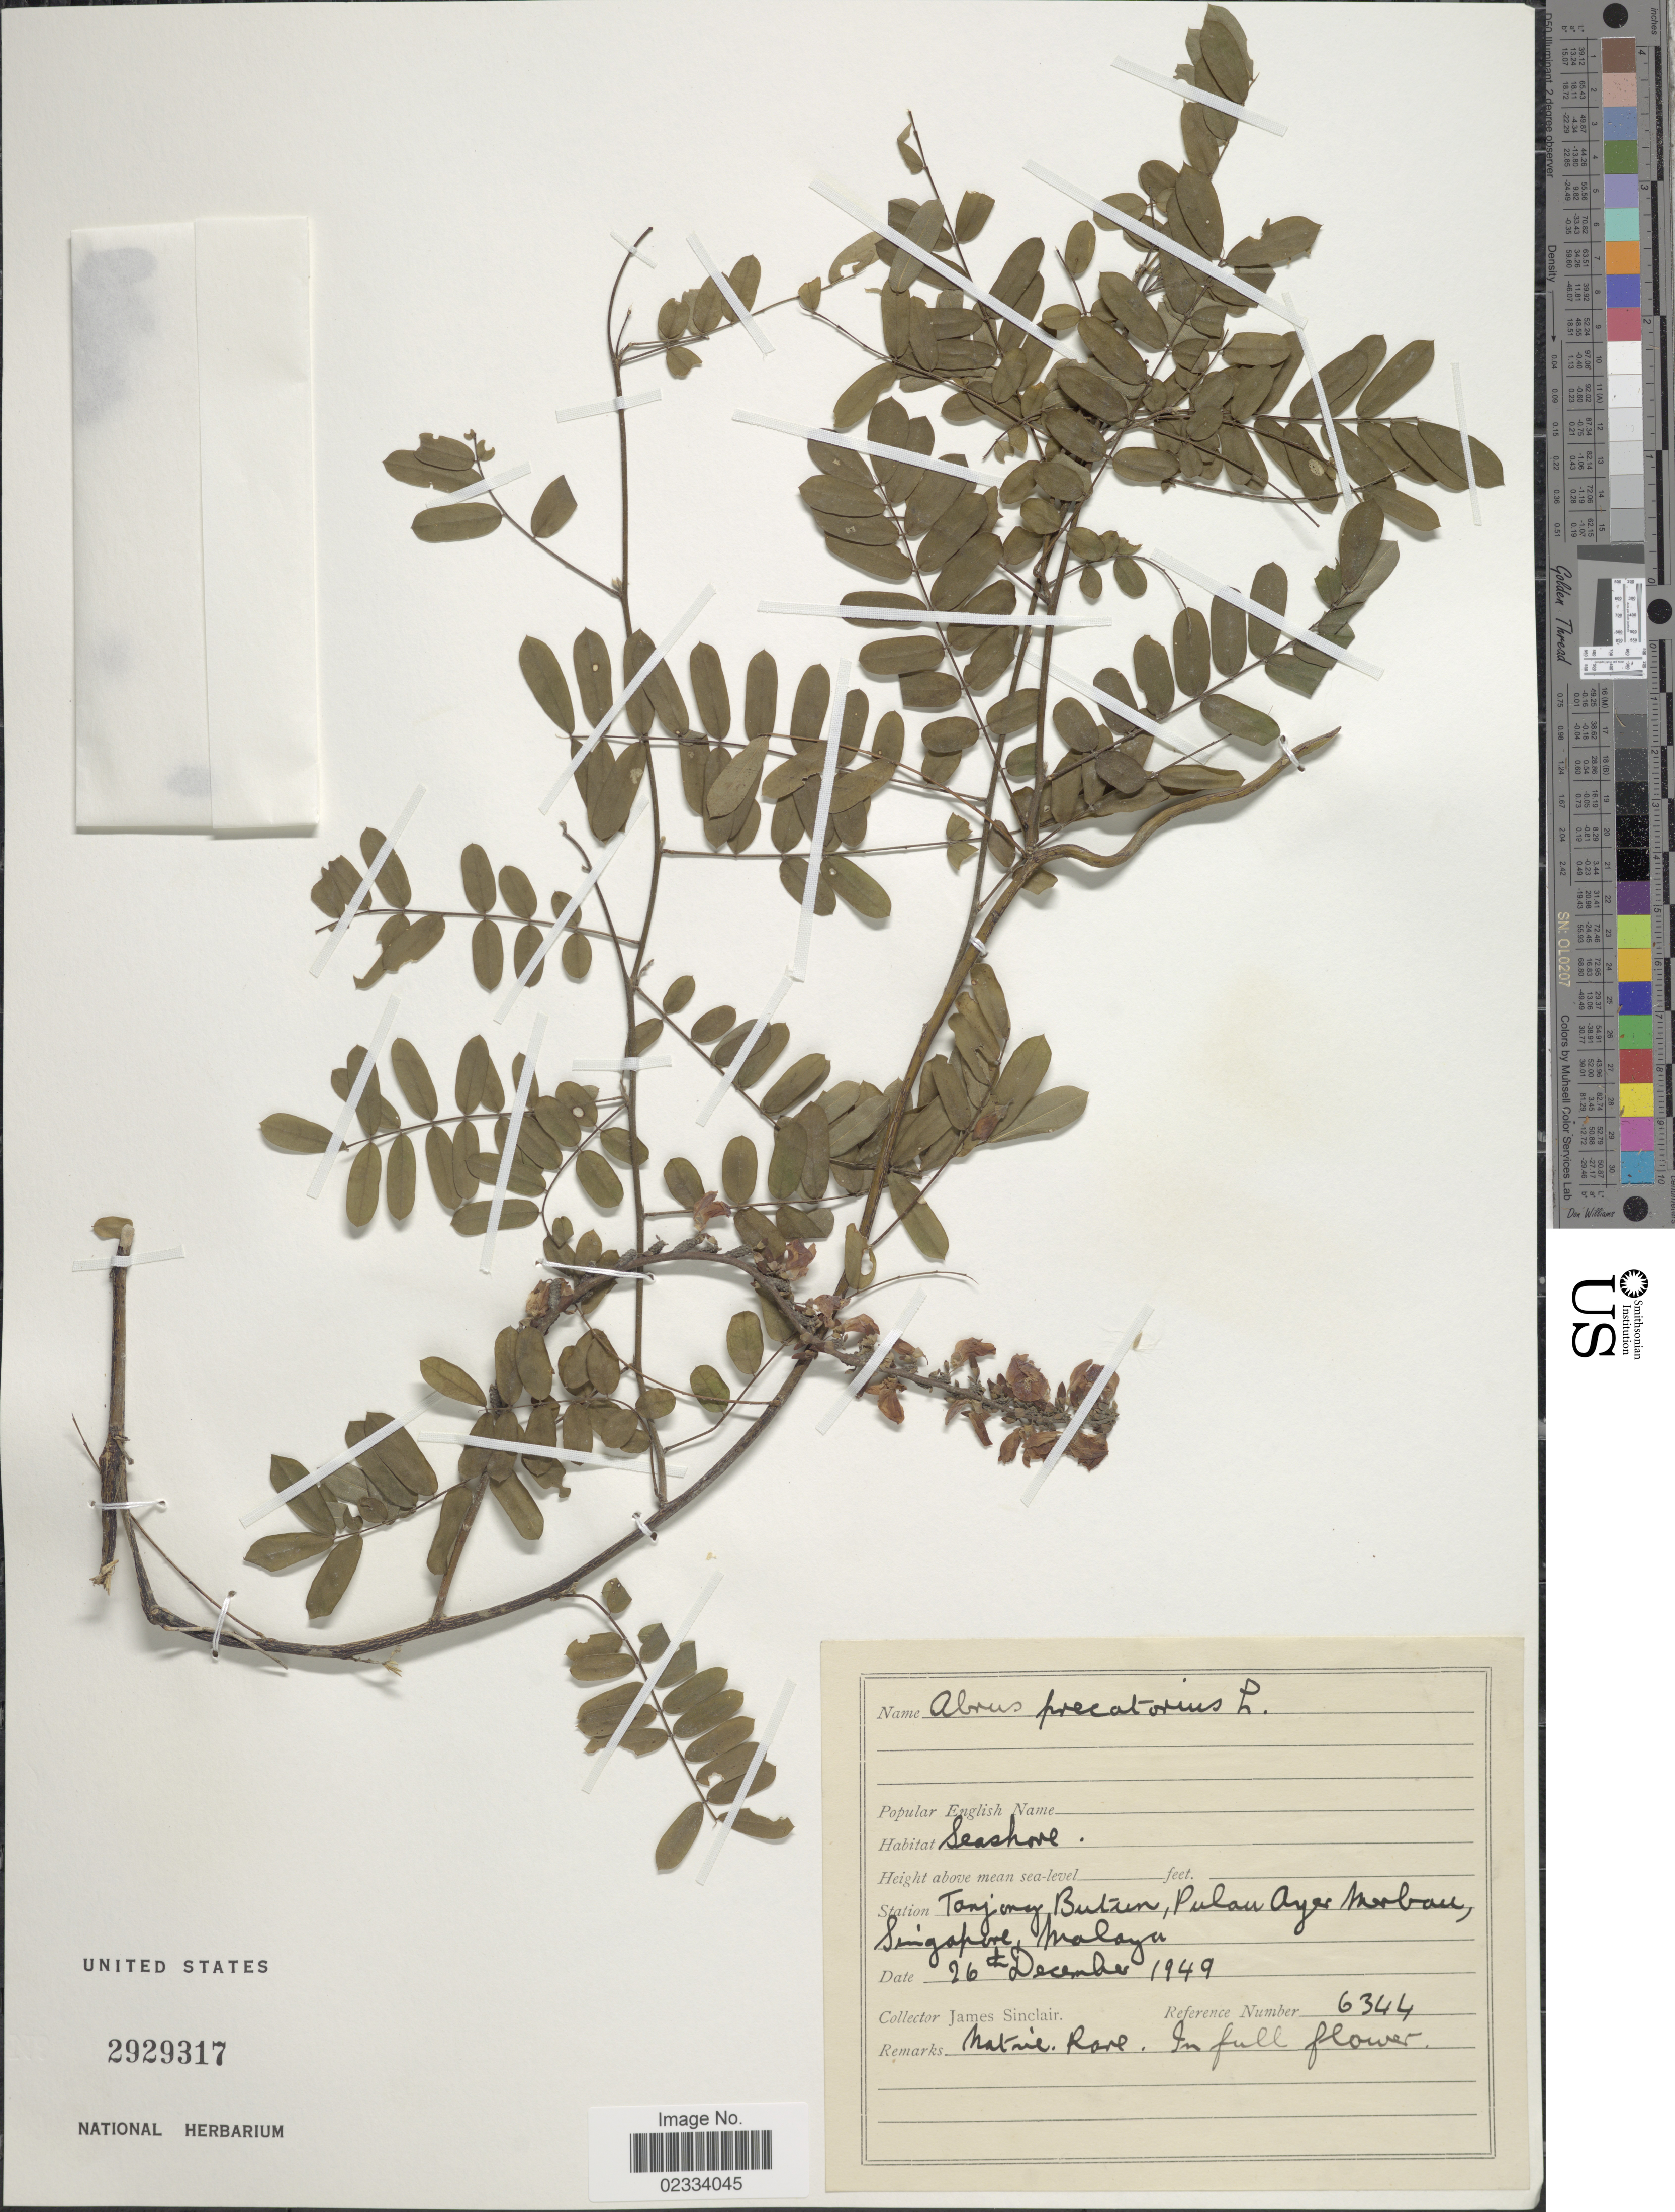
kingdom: Plantae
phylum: Tracheophyta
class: Magnoliopsida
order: Fabales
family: Fabaceae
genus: Abrus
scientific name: Abrus precatorius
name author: L.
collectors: J. Sinclair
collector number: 6344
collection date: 1949-12-26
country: Singapore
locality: Tanjong Butun, Pulau Ayer Merbau, Malaya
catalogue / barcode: US 2929317